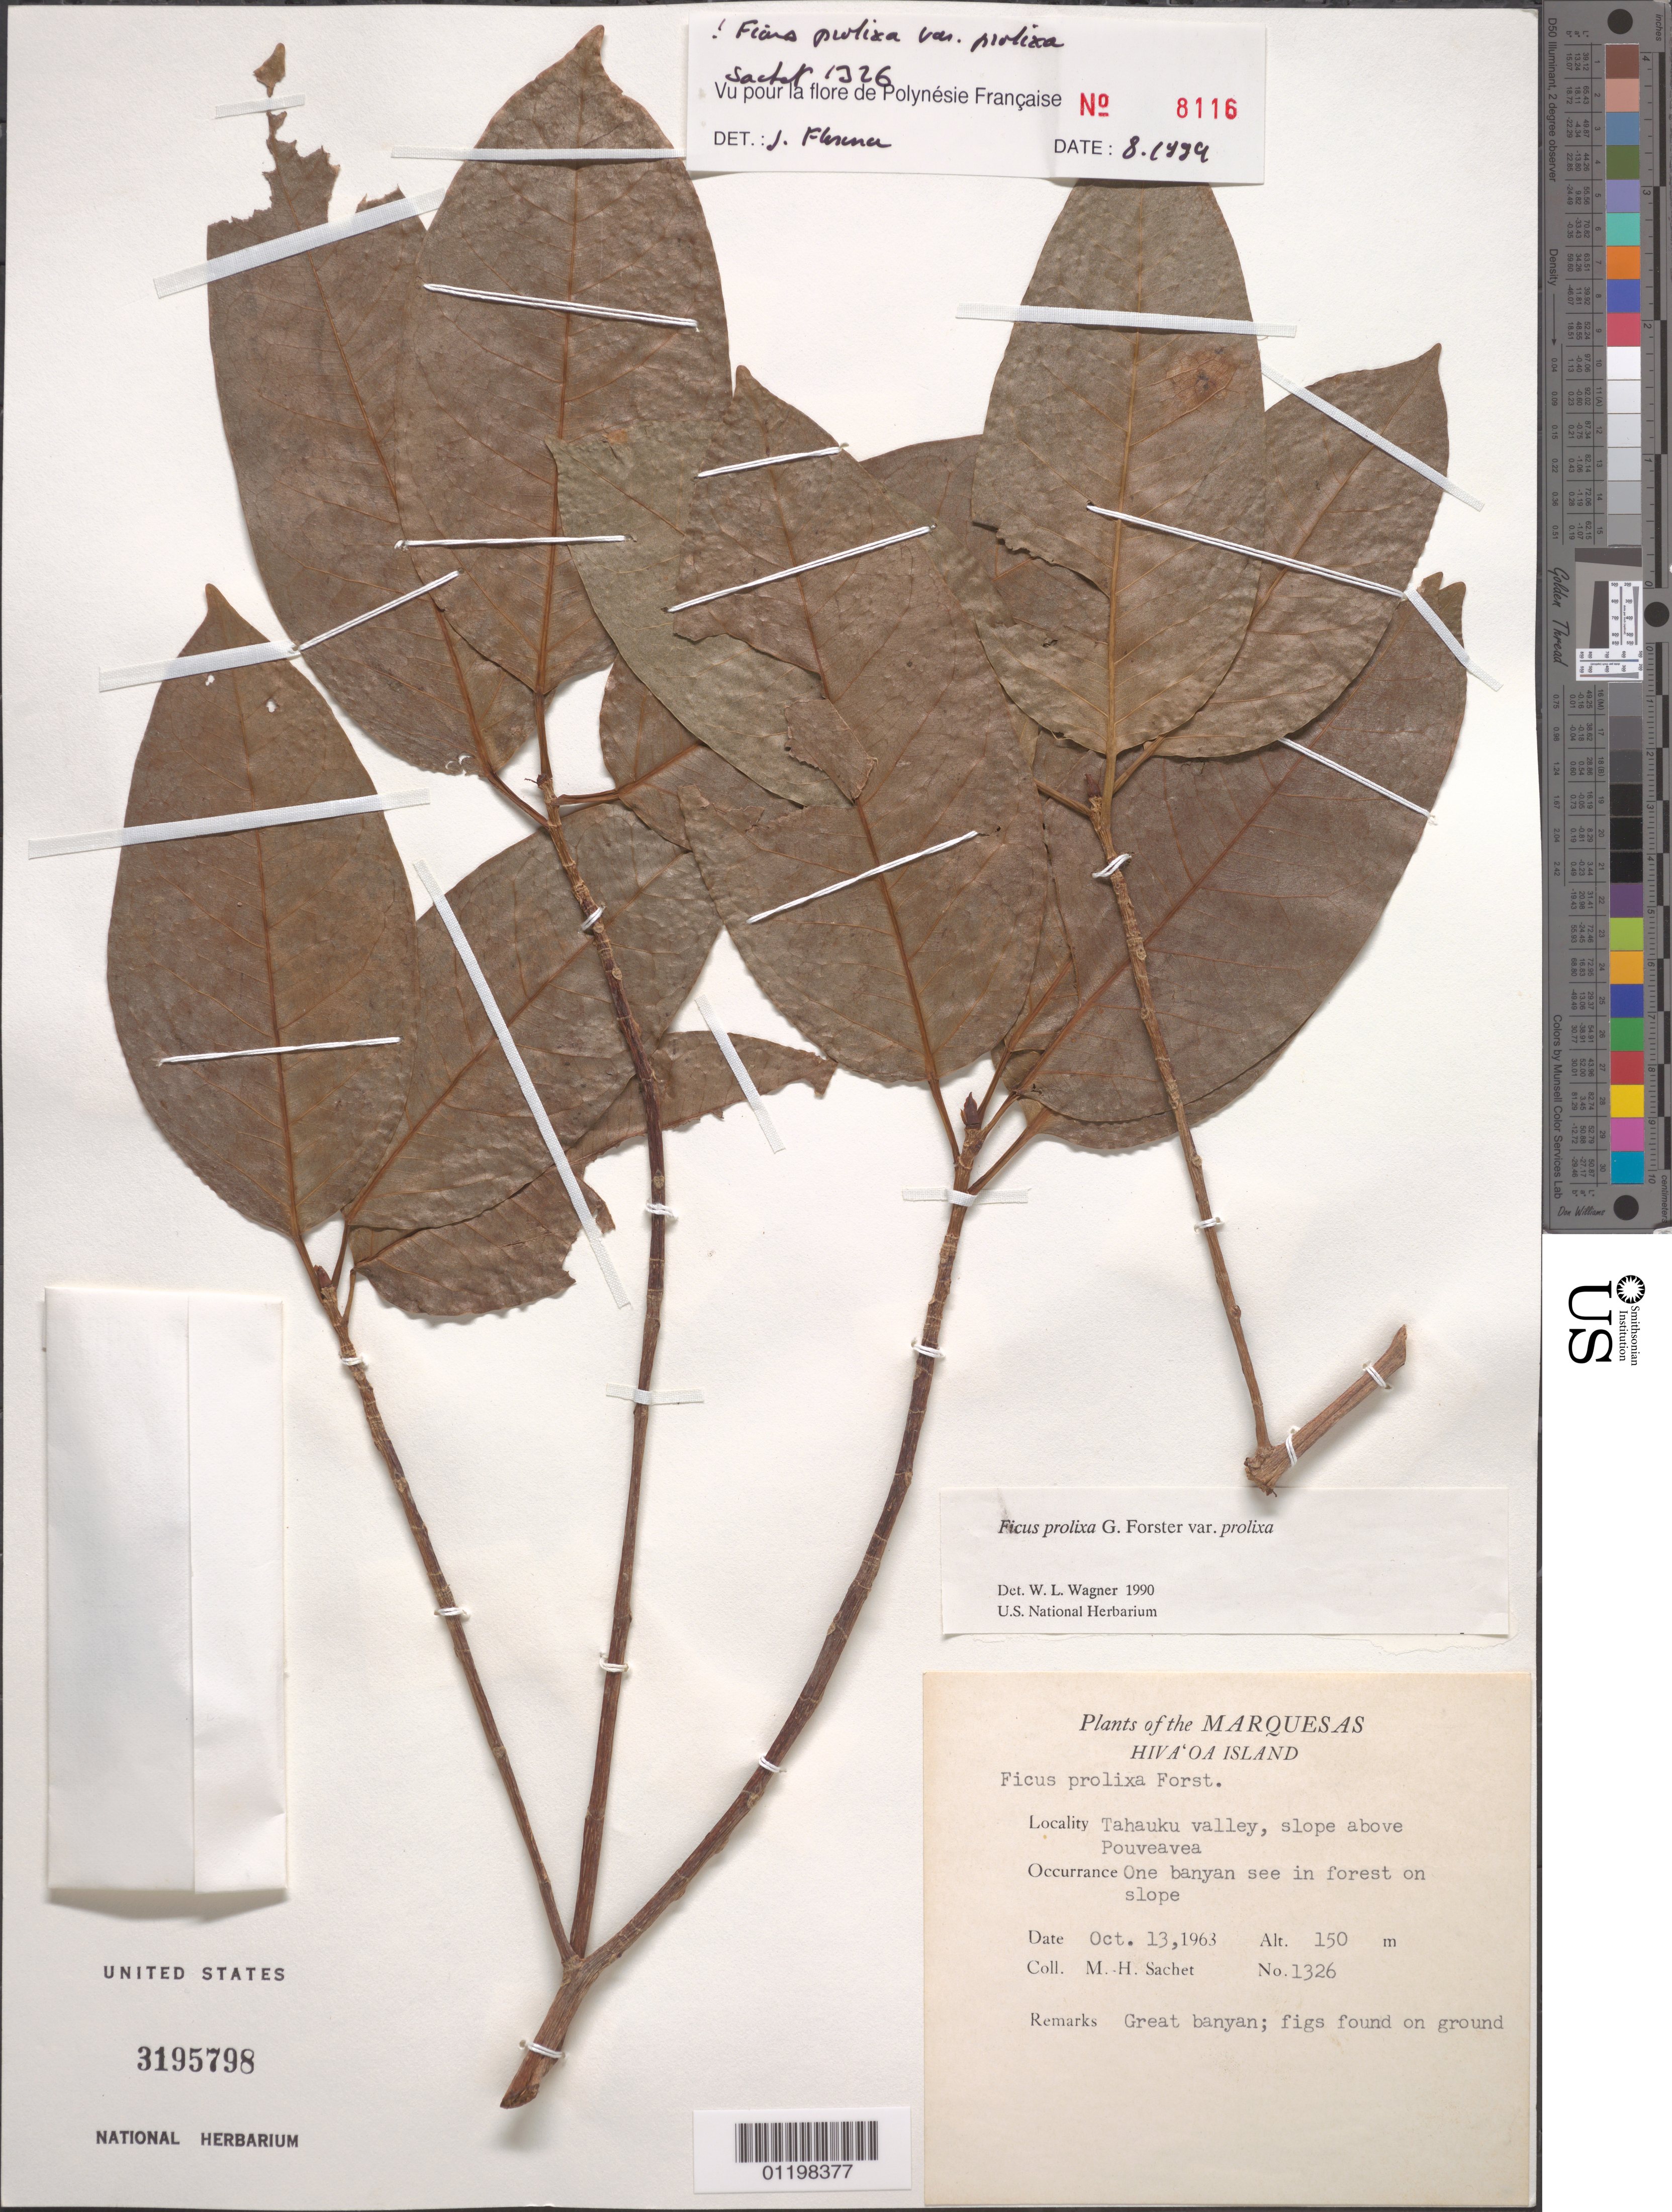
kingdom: Plantae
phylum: Tracheophyta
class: Magnoliopsida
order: Rosales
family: Moraceae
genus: Ficus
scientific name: Ficus prolixa var. prolixa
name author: G. Forst.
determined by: Wagner, W. L., (BOT), Smithsonian Institution - National Museum of Natural History (UNITED STATES)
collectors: M.-H. Sachet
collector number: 1326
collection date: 1963-10-13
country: French Polynesia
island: Hiva Oa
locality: Tahauku Valley, slope above Pouveavea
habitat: In forest on slope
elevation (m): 150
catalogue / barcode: US 3195798